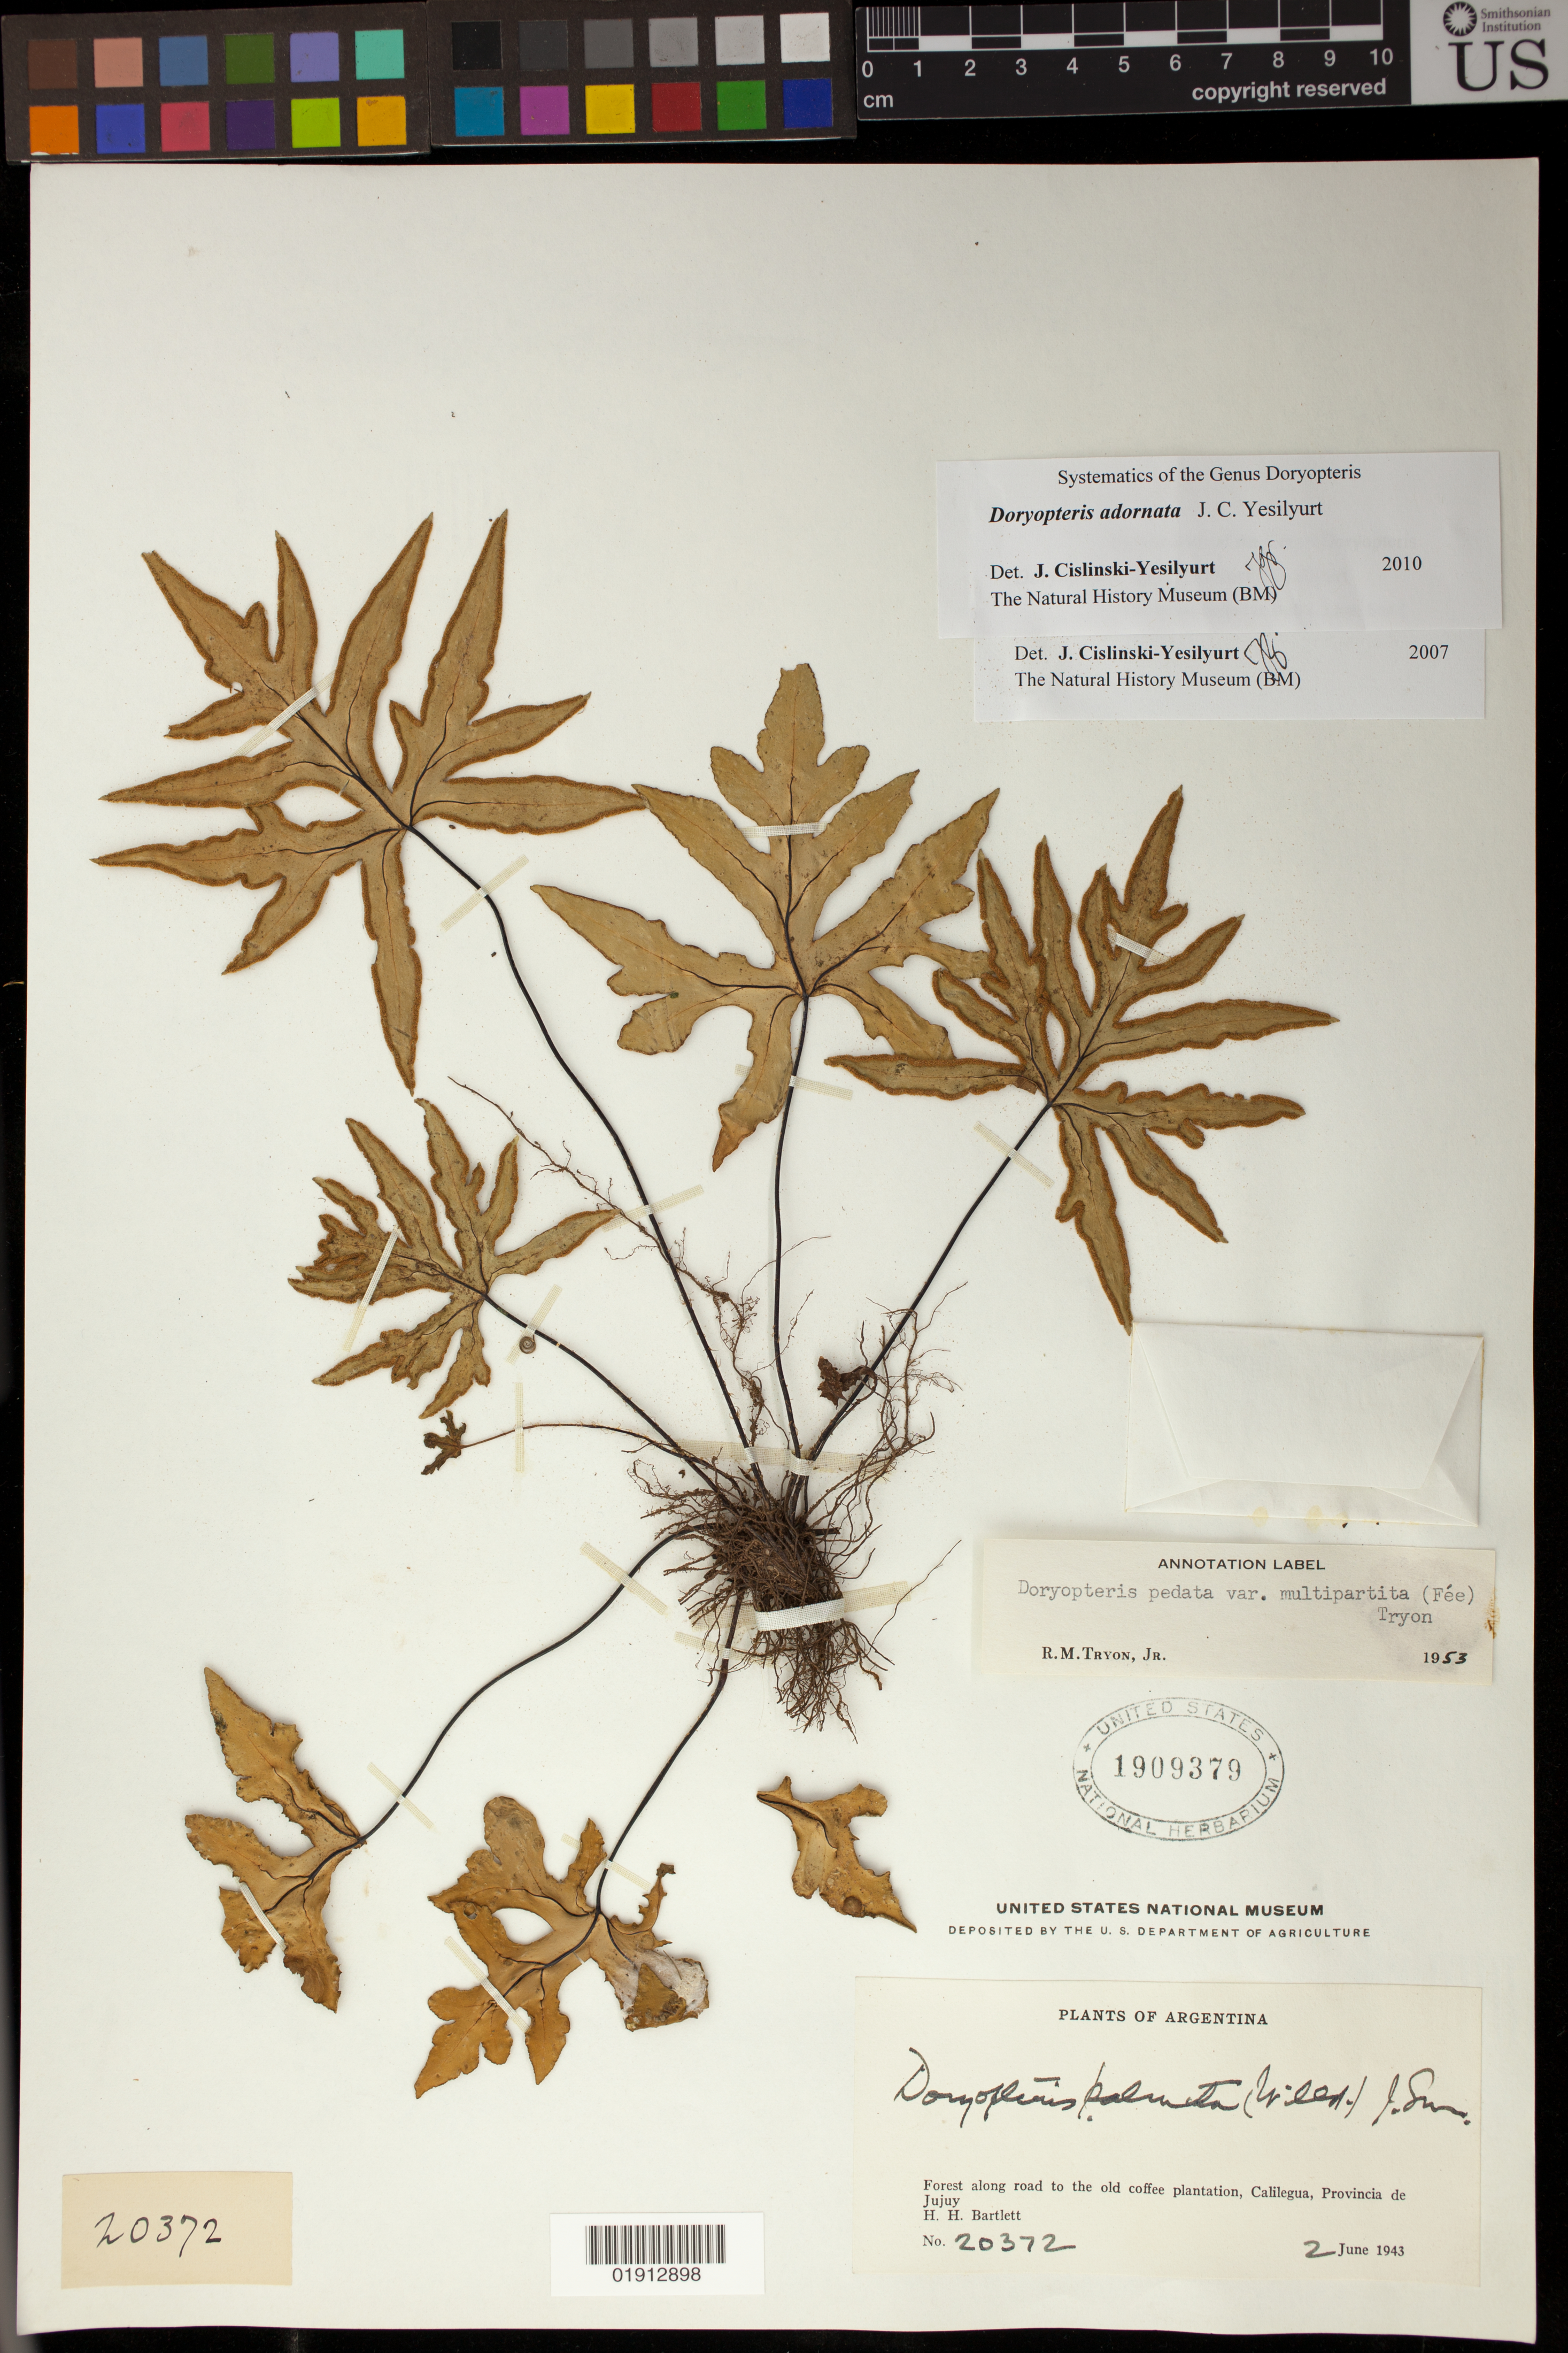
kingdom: Plantae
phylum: Tracheophyta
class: Polypodiopsida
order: Polypodiales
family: Pteridaceae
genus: Doryopteris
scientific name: Doryopteris adornata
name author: Yesilyurt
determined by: Yesilyurt, J. C.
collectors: H. H. Bartlett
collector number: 20372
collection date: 1943-06-02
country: Argentina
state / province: Jujuy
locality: Forest along road to the old coffee plantation, Calilegua, Provincia de Jujuy.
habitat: Forest along road.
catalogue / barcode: US 1909379